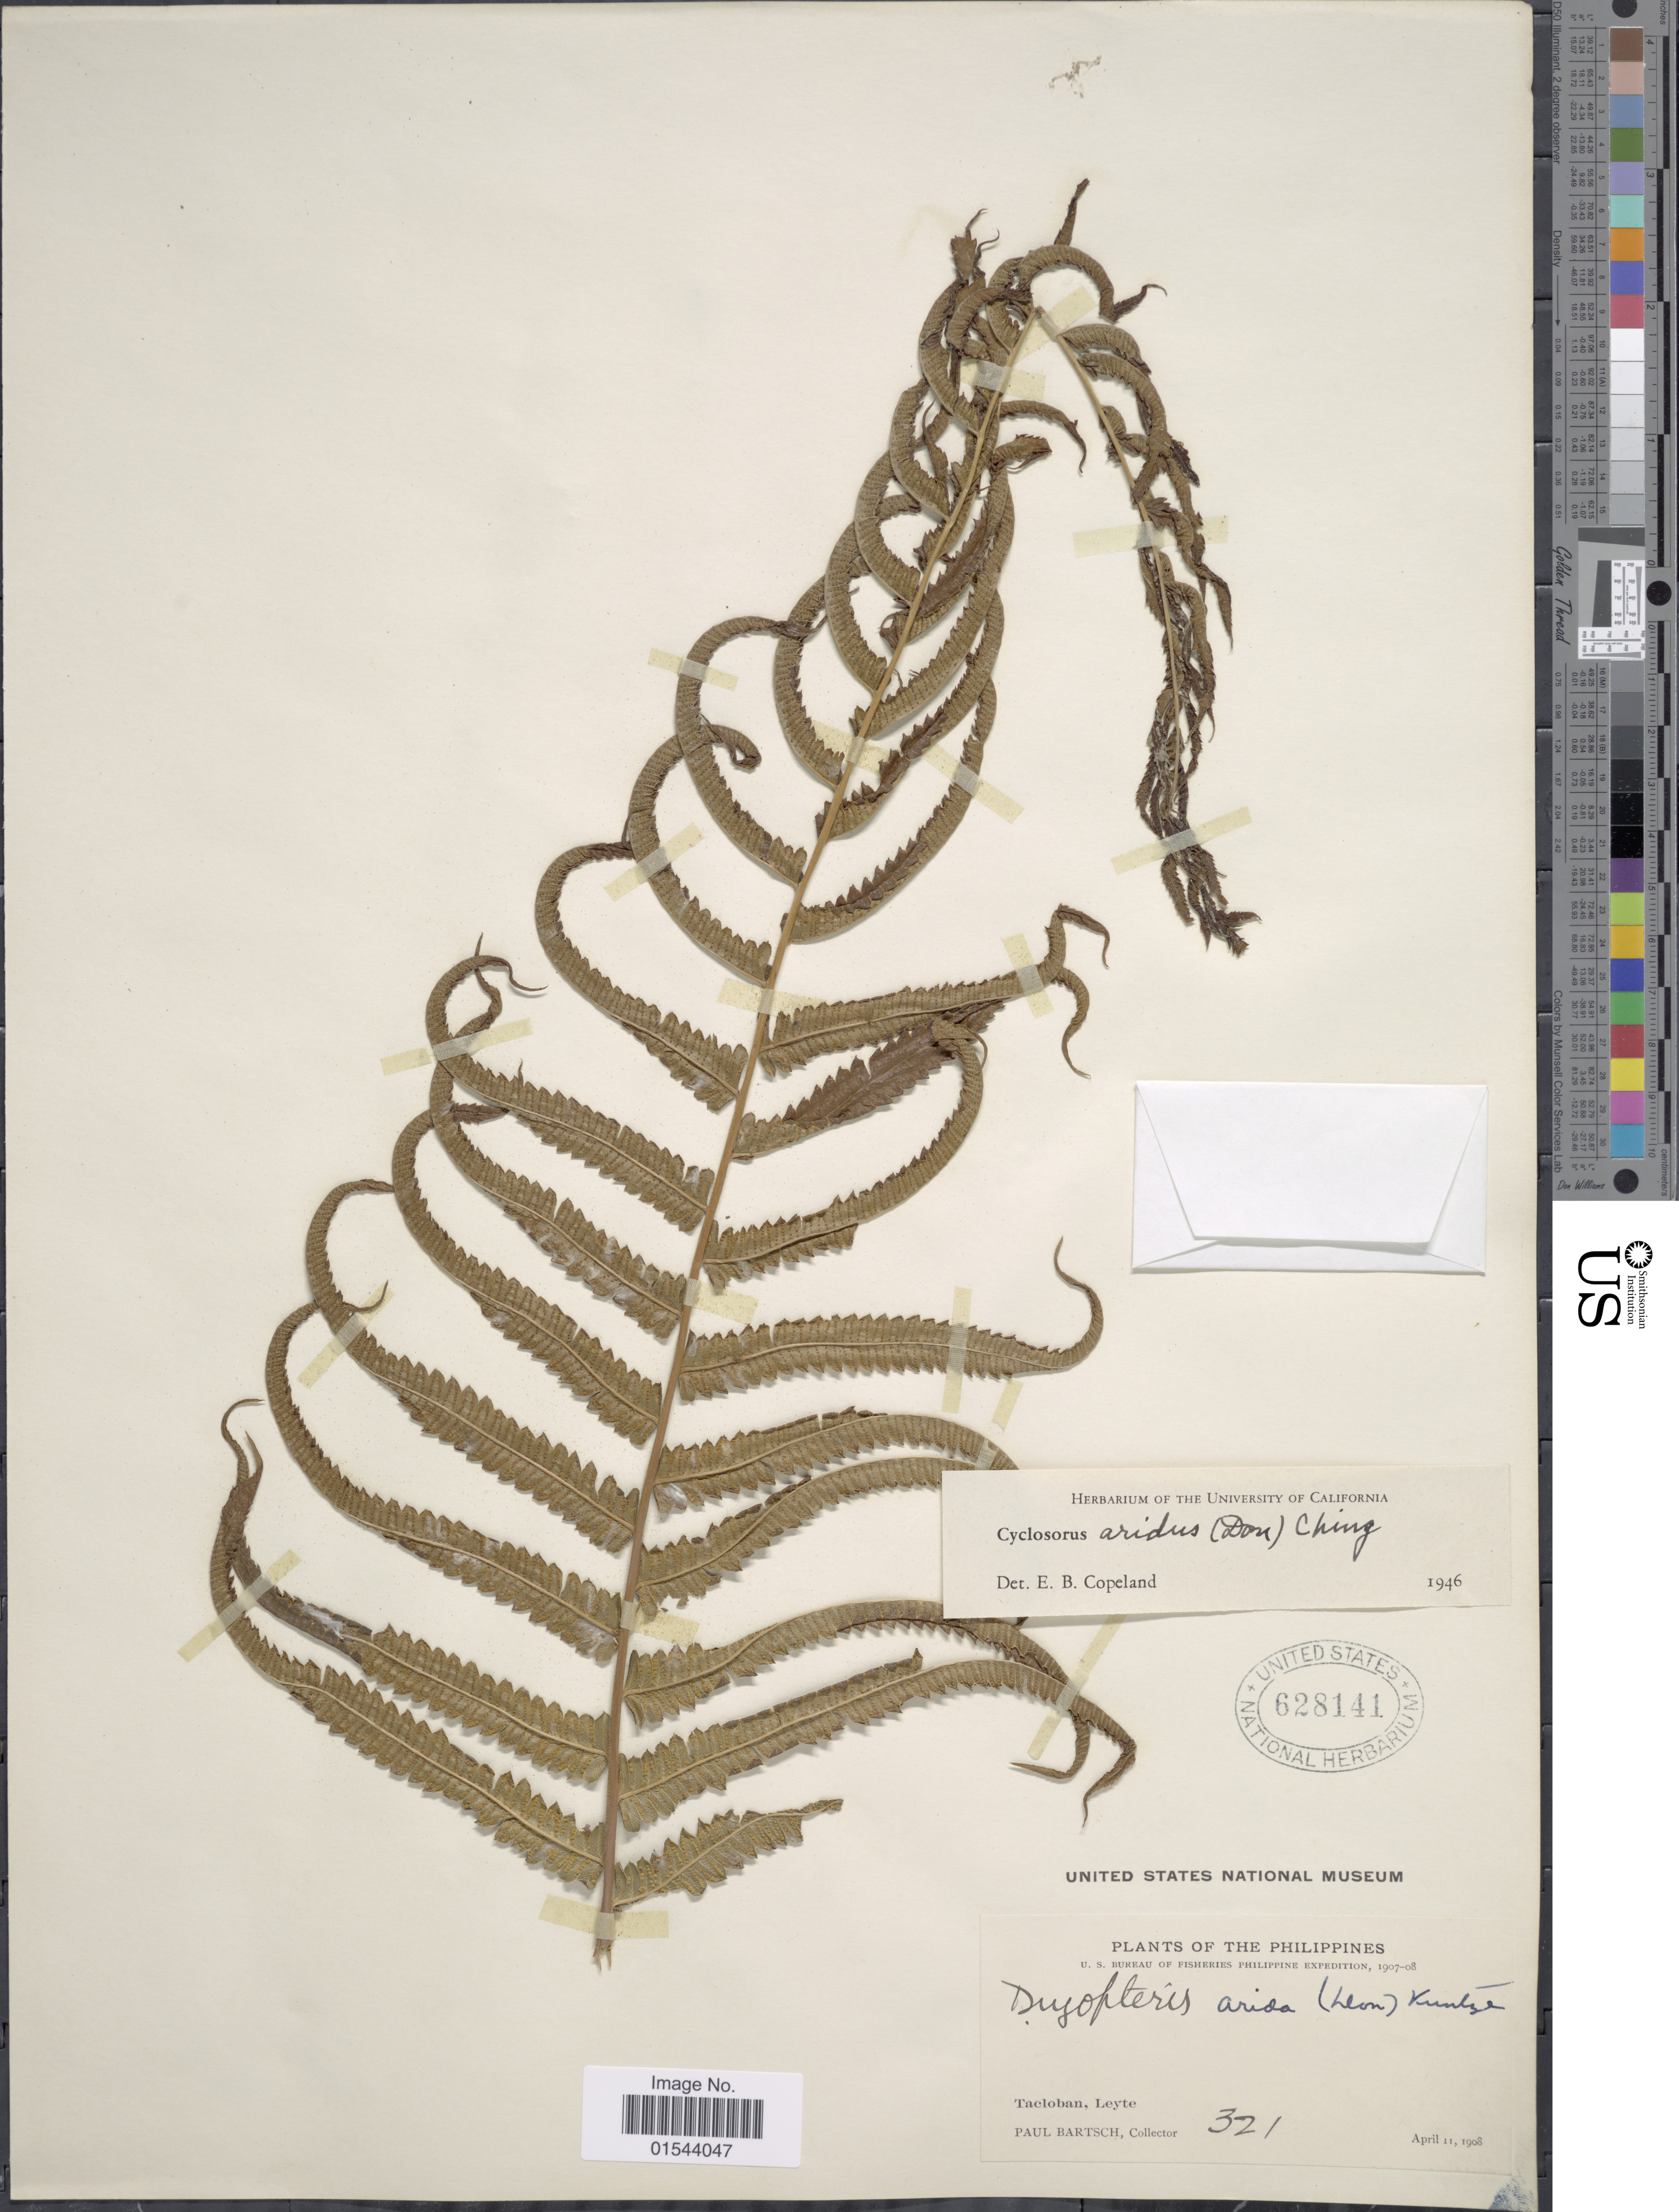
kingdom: Plantae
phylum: Tracheophyta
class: Polypodiopsida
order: Polypodiales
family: Thelypteridaceae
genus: Christella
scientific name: Christella arida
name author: (D. Don) Holttum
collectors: P. Bartsch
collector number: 321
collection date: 1908-04-11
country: Philippines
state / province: Eastern Visayas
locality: Tacloban, Leyte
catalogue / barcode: US 628141